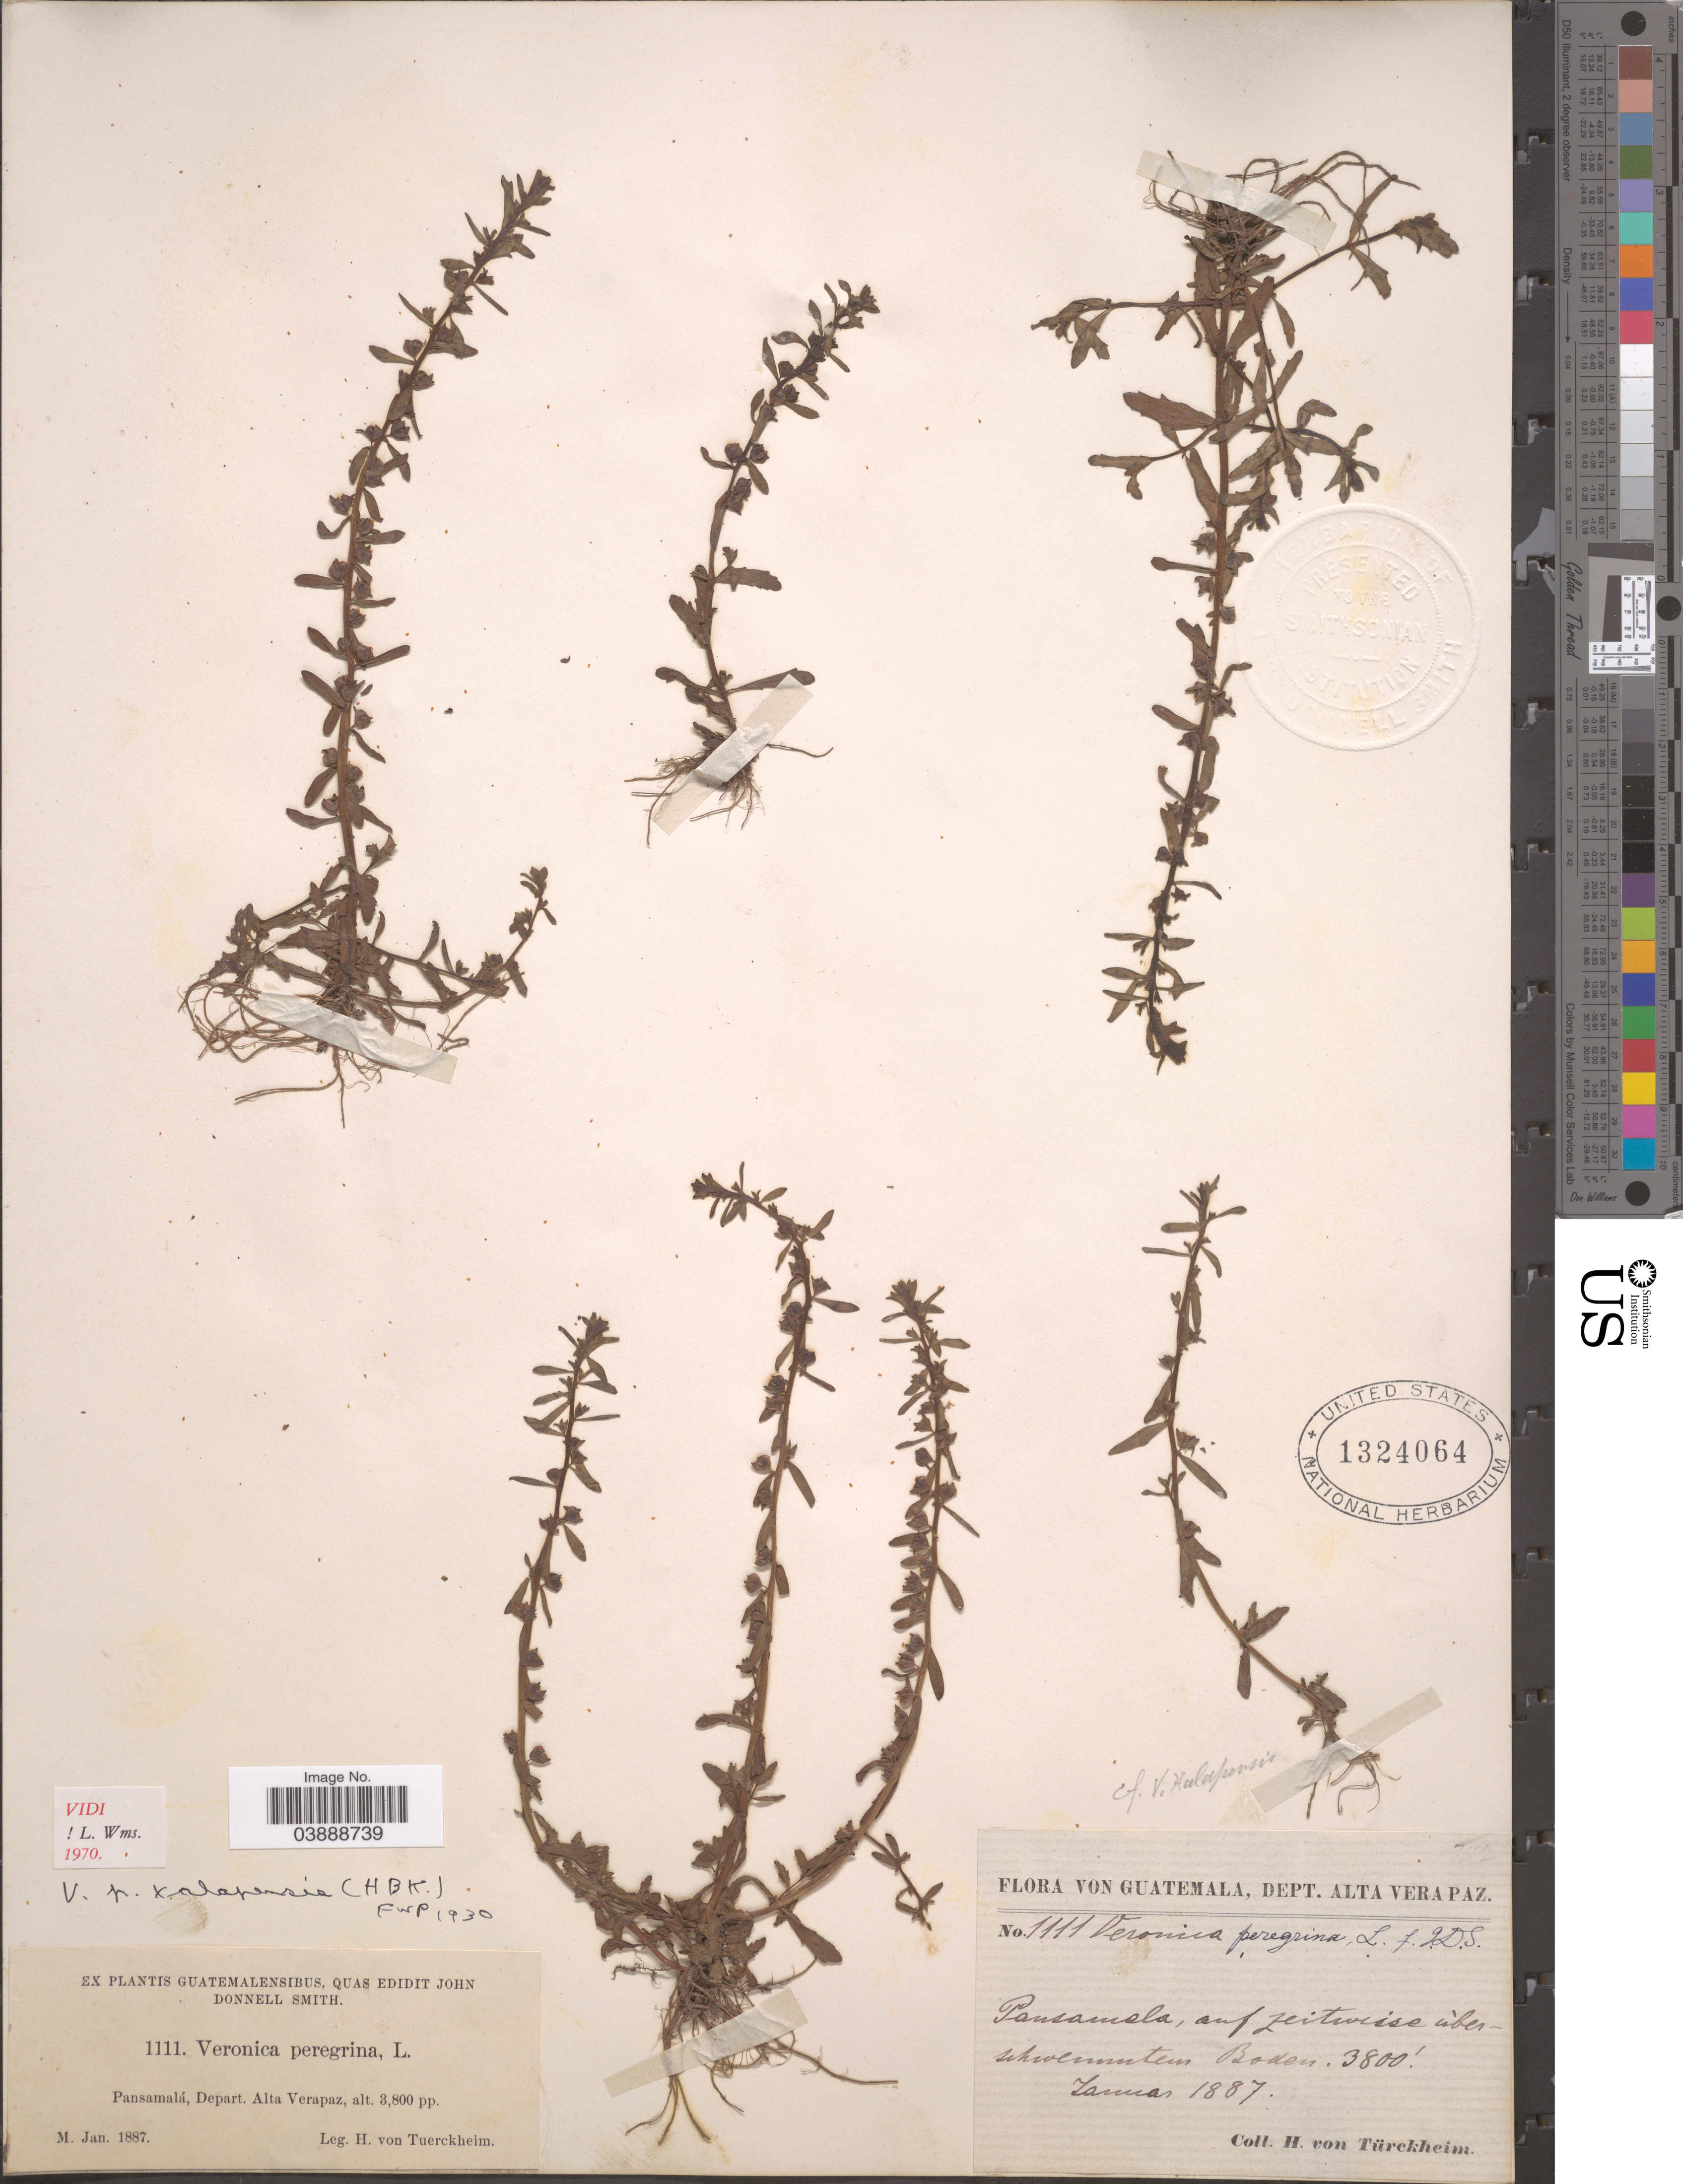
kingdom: Plantae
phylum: Tracheophyta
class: Magnoliopsida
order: Lamiales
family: Plantaginaceae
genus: Veronica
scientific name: Veronica peregrina subsp. xalapensis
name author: (Kunth) Pennell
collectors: H. von Türckheim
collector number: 1111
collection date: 1887-01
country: Guatemala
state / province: Alta Verapaz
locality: Pansamalá, Depart. Alta Verapaz. Auf zeitweise ùberschwemmten Boden.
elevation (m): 1158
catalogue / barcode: US 1324064